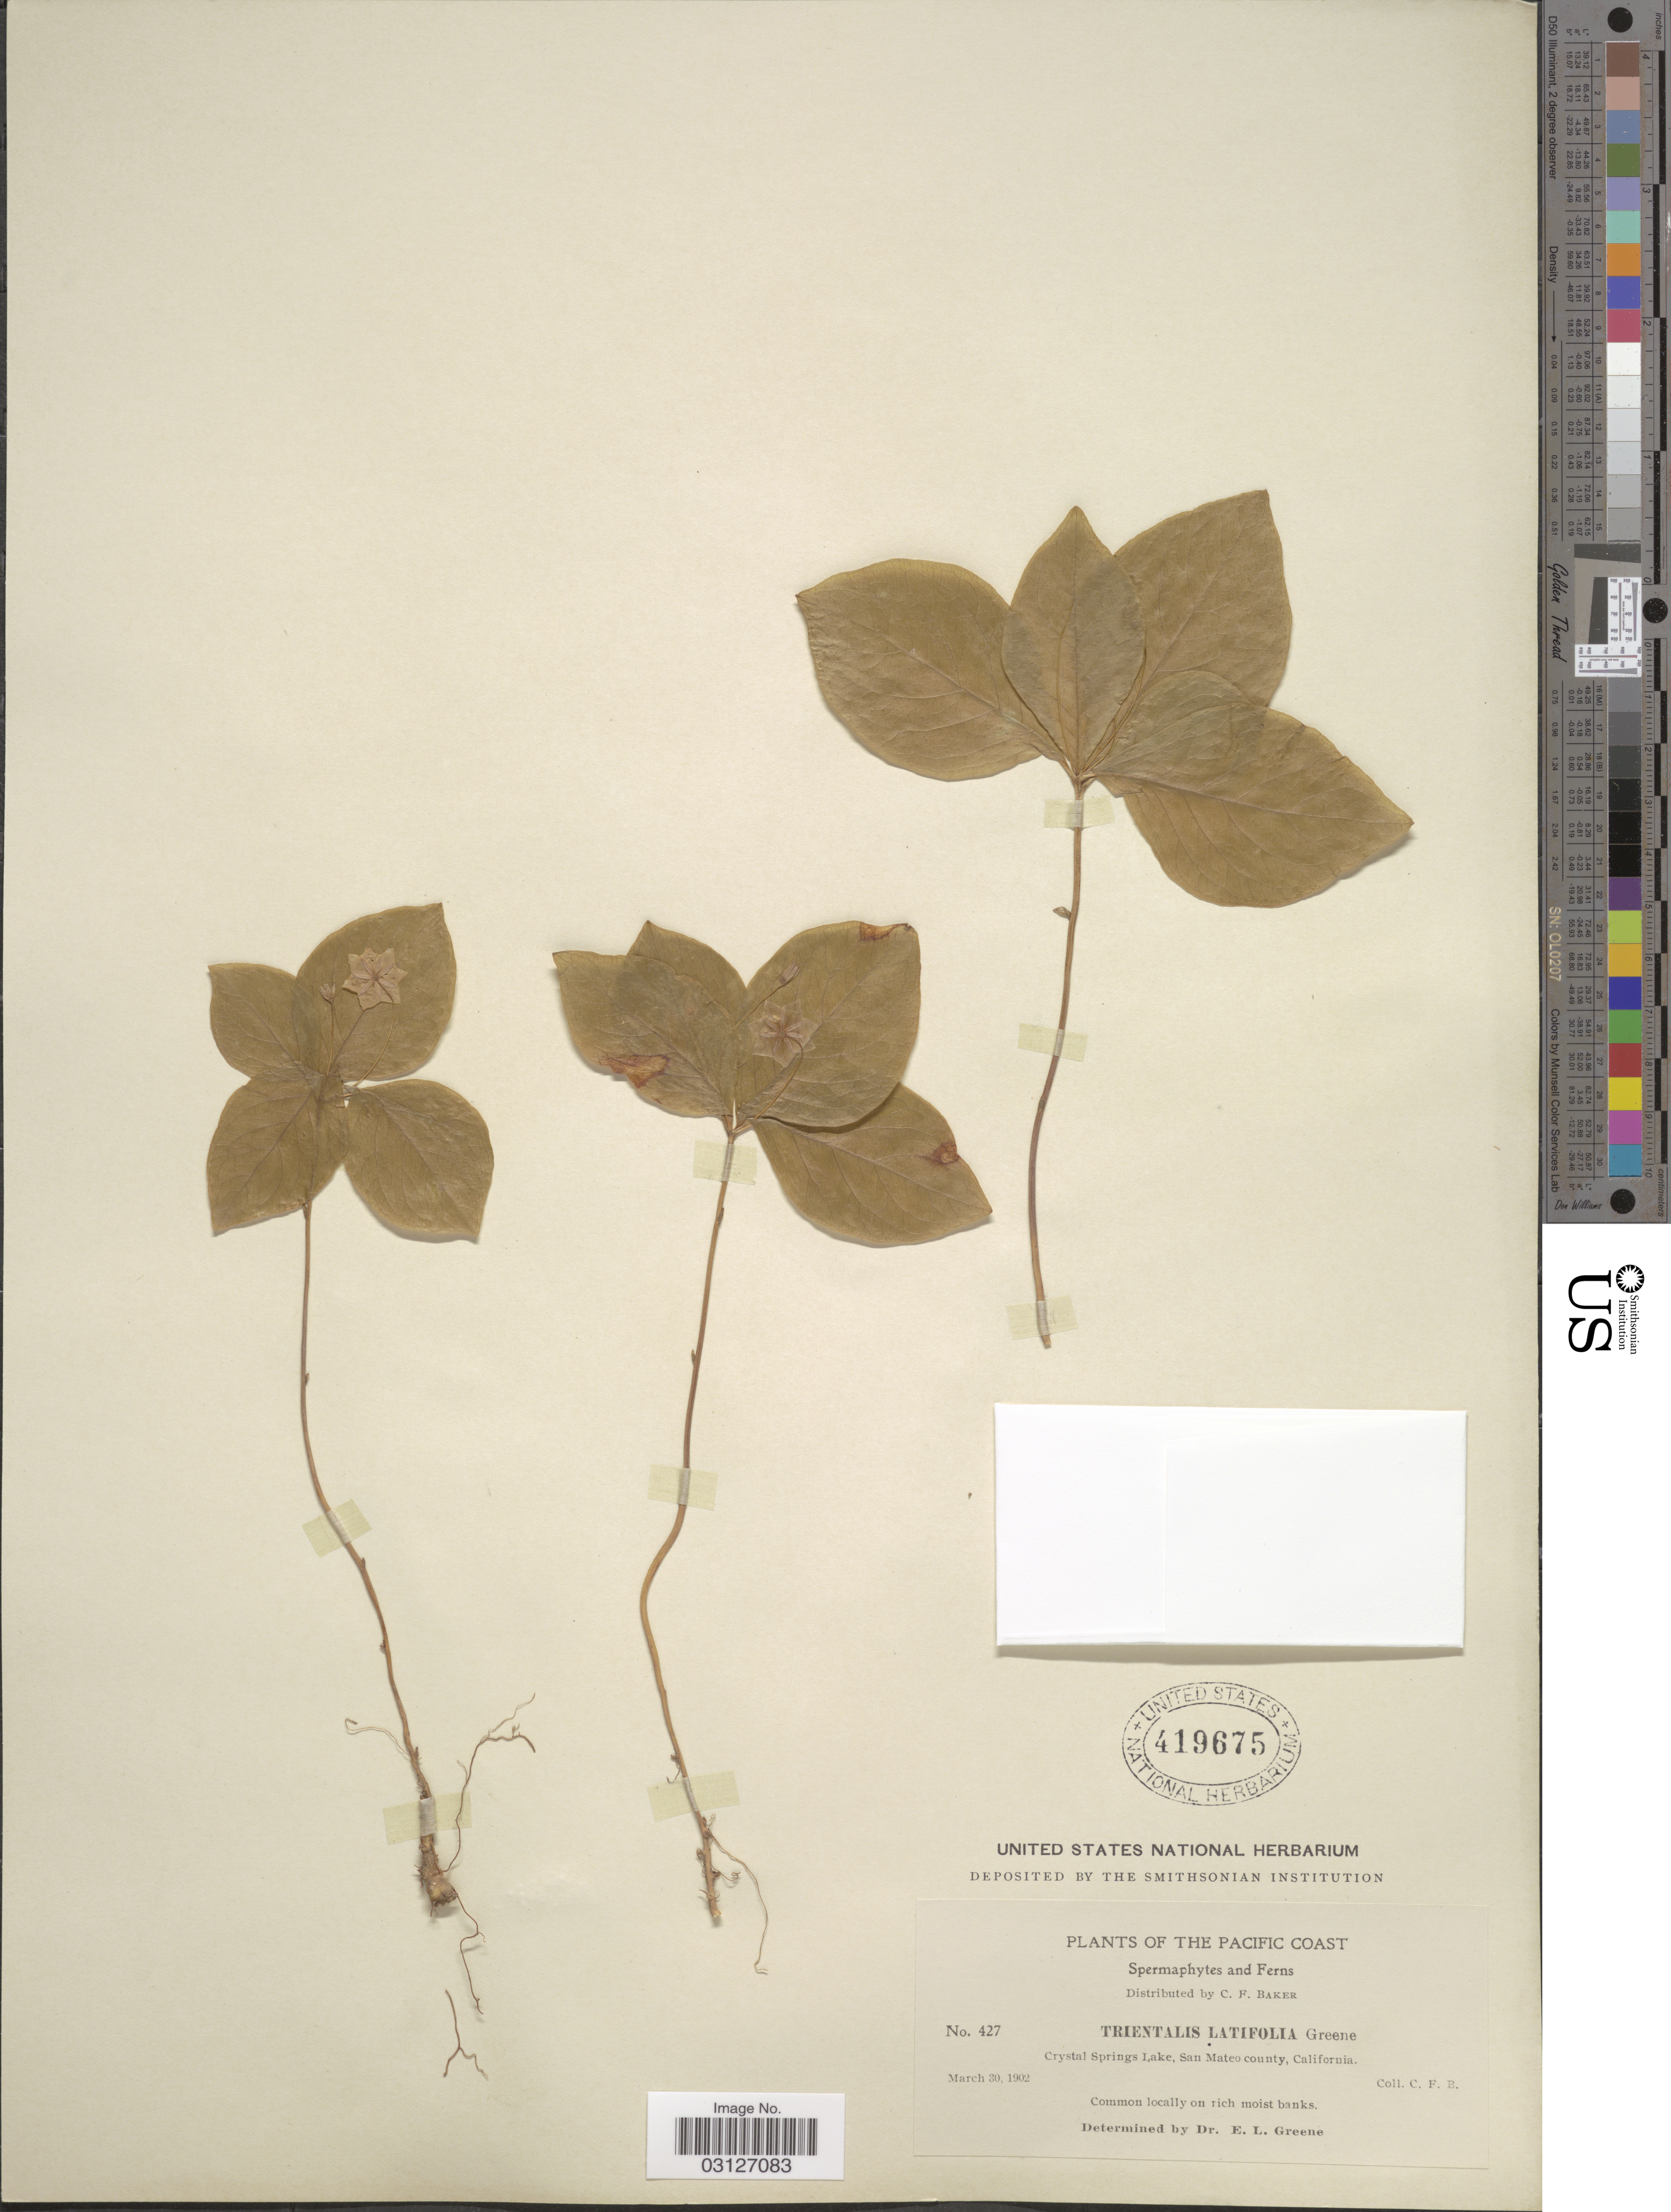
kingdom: Plantae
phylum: Tracheophyta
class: Magnoliopsida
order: Ericales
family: Primulaceae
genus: Trientalis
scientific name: Trientalis latifolia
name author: Hook.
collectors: C. F. Baker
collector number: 427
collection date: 1902-03-30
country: United States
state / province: California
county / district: San Mateo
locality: The Pacific Coast, Crystal Springs Lake, San Mateo County.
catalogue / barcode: US 419675